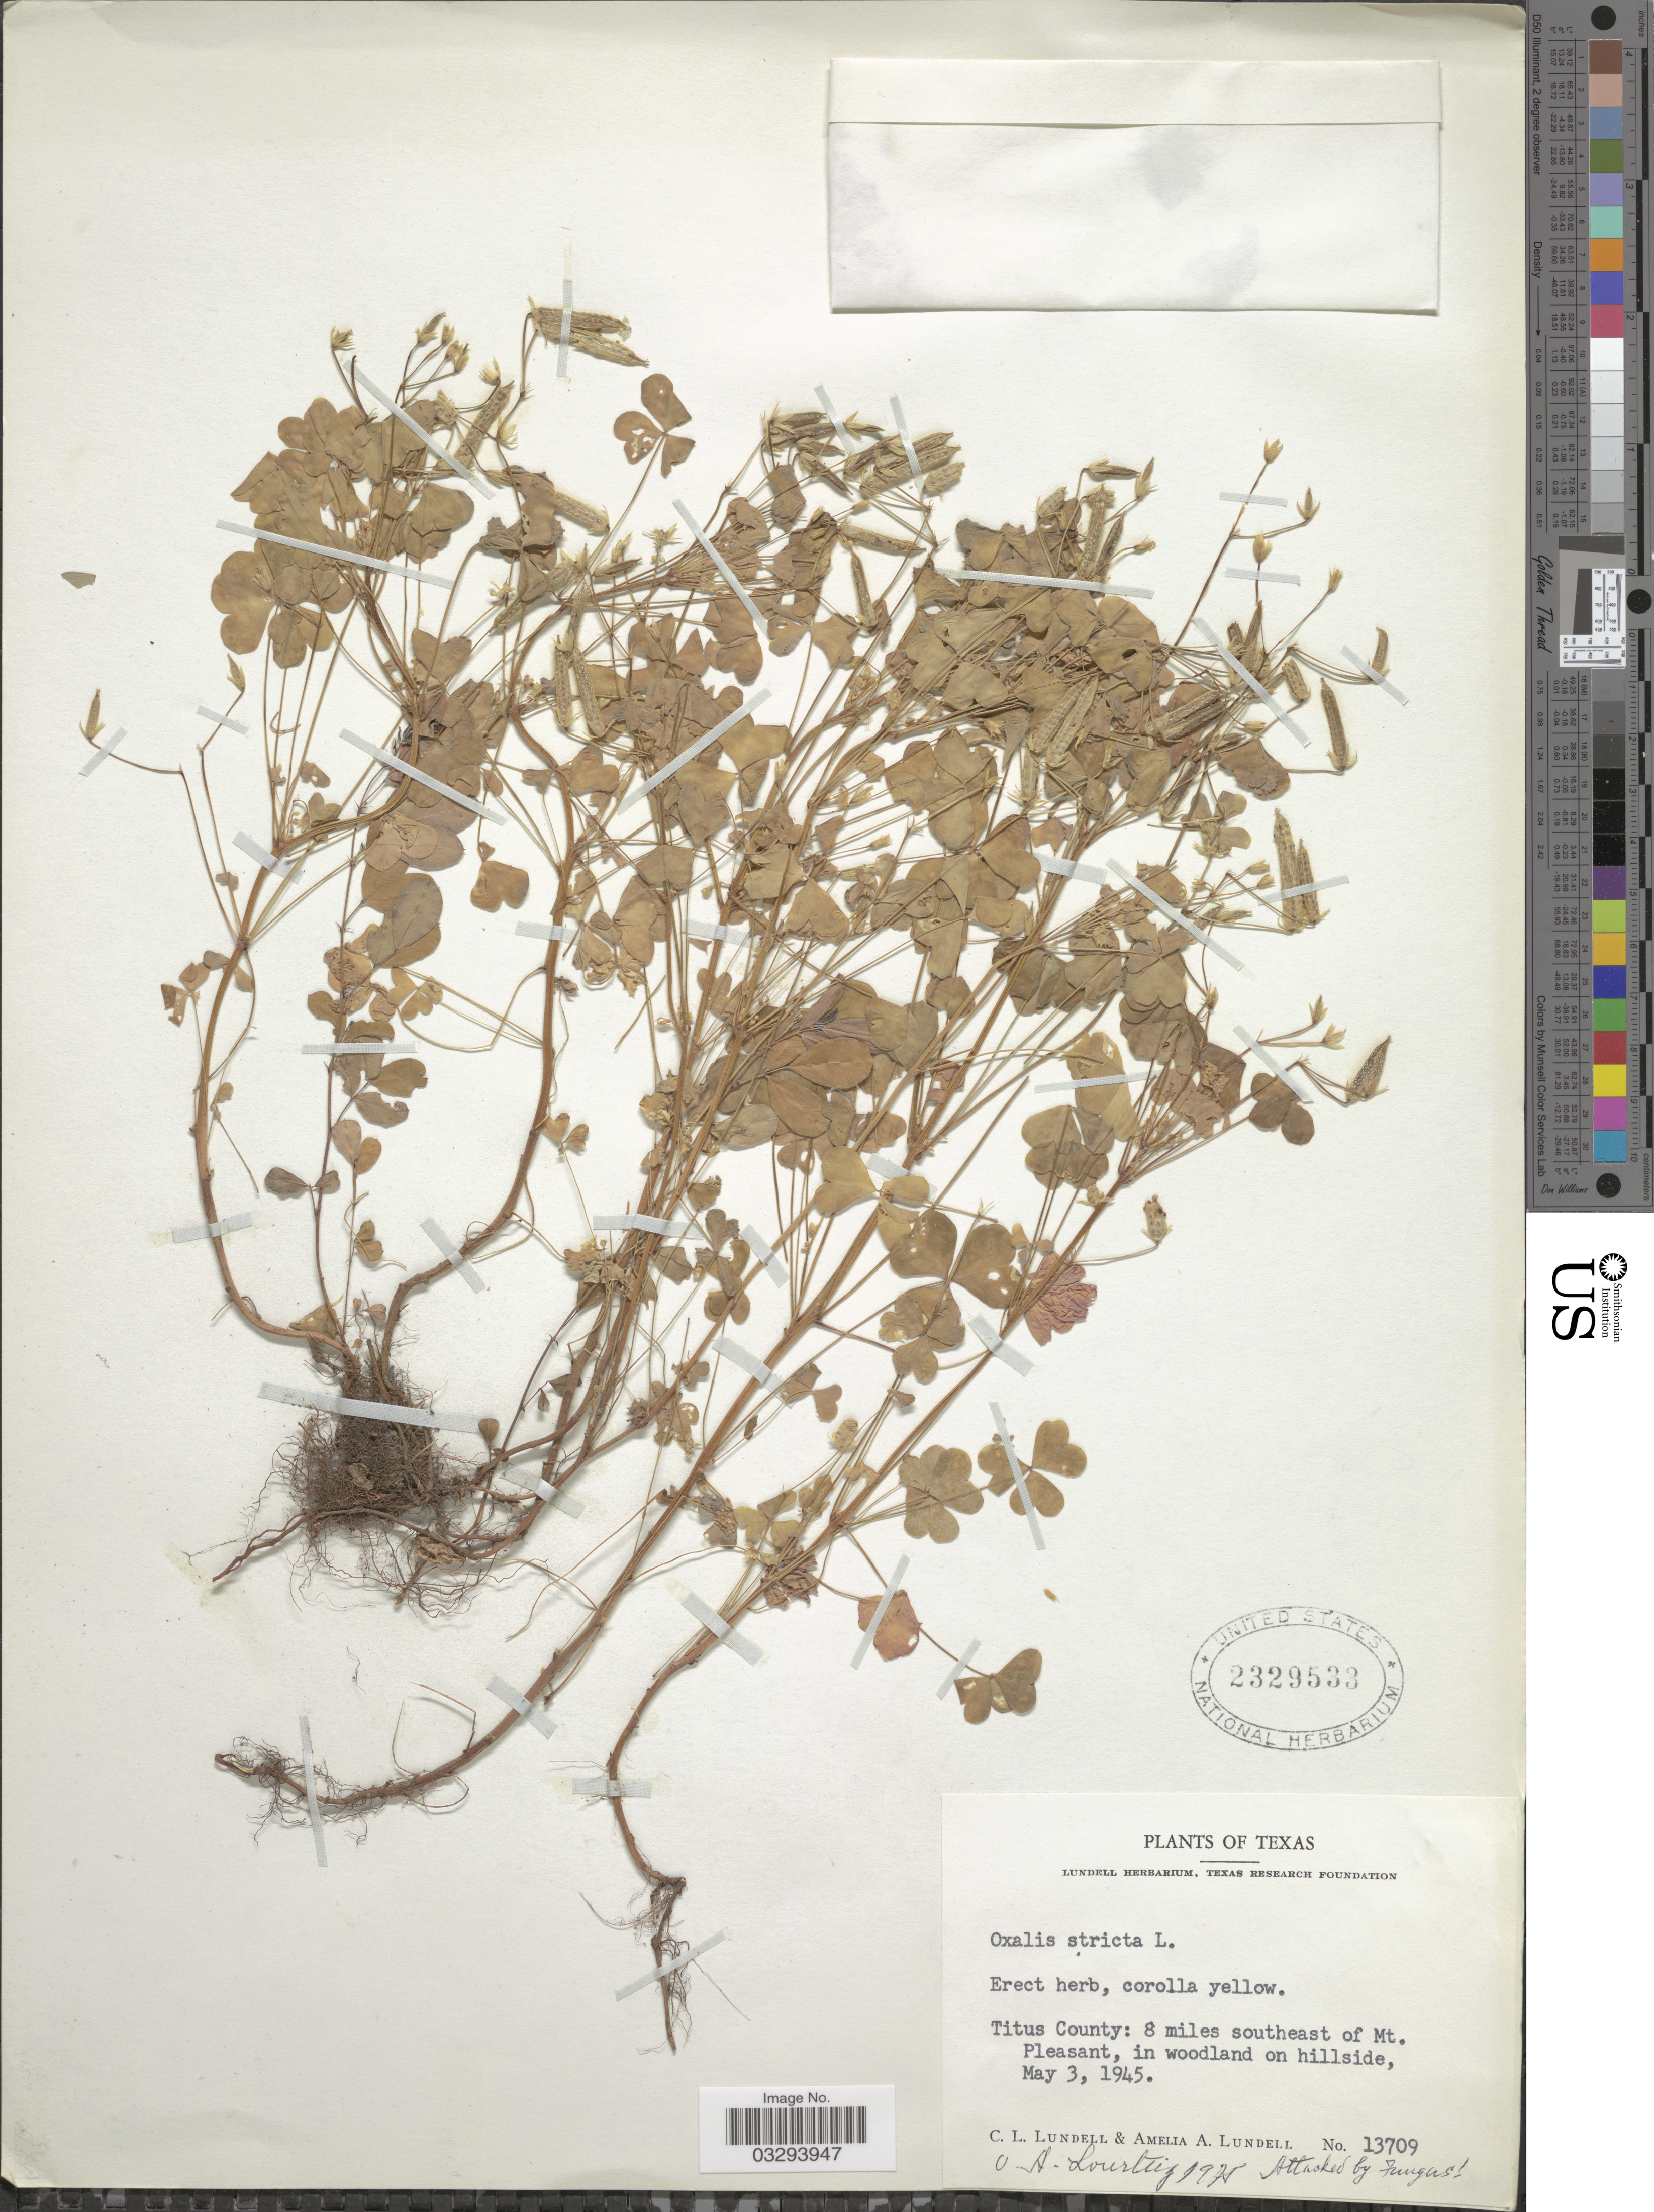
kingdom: Plantae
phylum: Tracheophyta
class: Magnoliopsida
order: Oxalidales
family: Oxalidaceae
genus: Oxalis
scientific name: Oxalis stricta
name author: L.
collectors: C. L. Lundell & A. A. Lundell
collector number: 13709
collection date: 1945-05-03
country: United States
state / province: Texas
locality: Titus County: 8 miles southeast of Mt. Pleasant, in woodland on hillside.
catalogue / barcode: US 2329533